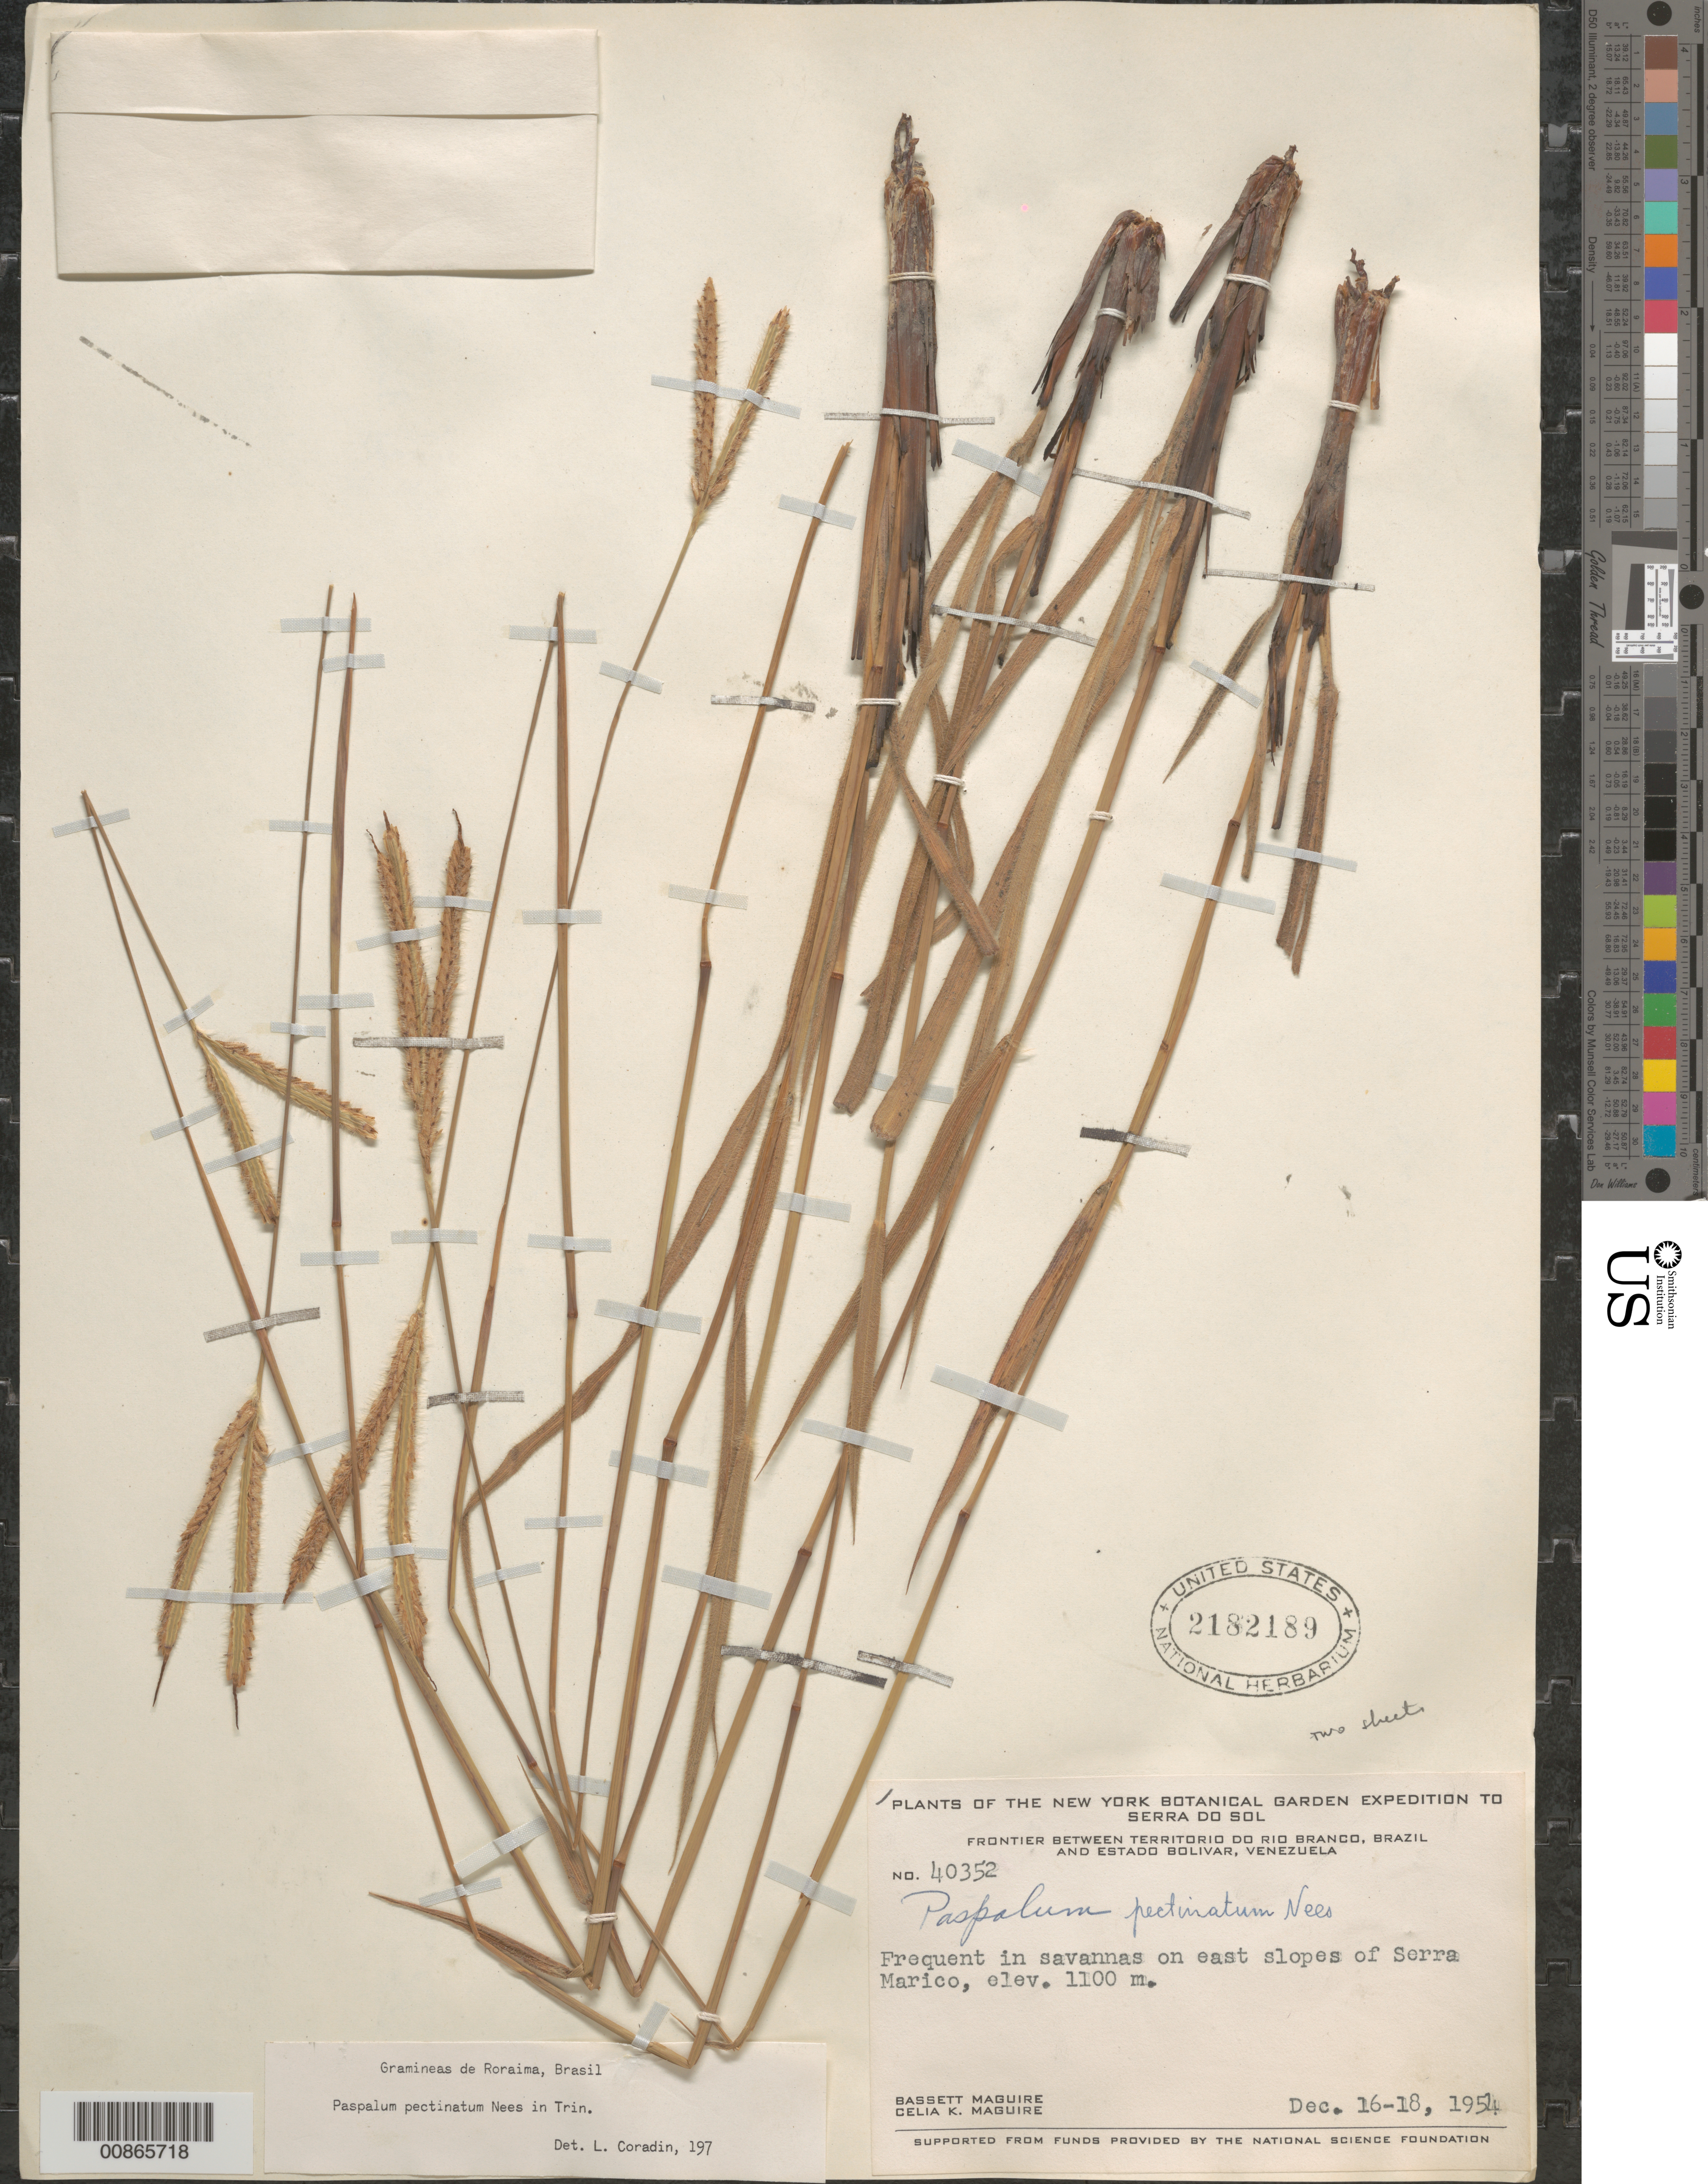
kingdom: Plantae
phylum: Tracheophyta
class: Liliopsida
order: Poales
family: Poaceae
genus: Paspalum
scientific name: Paspalum pectinatum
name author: Nees ex Trin.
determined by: Coradin, L.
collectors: B. Maguire & C. K. Maguire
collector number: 40352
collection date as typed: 16-Dec-54 to 18-Dec-54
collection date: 1954-12-16/1954-12-18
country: Venezuela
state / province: Bolívar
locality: Serra Marico; frontier betw. TerRiver do Río Branco, Brazil & Bolívar Venezuela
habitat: Savannas, E slopes of serra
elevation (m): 1100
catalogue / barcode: US 2182189